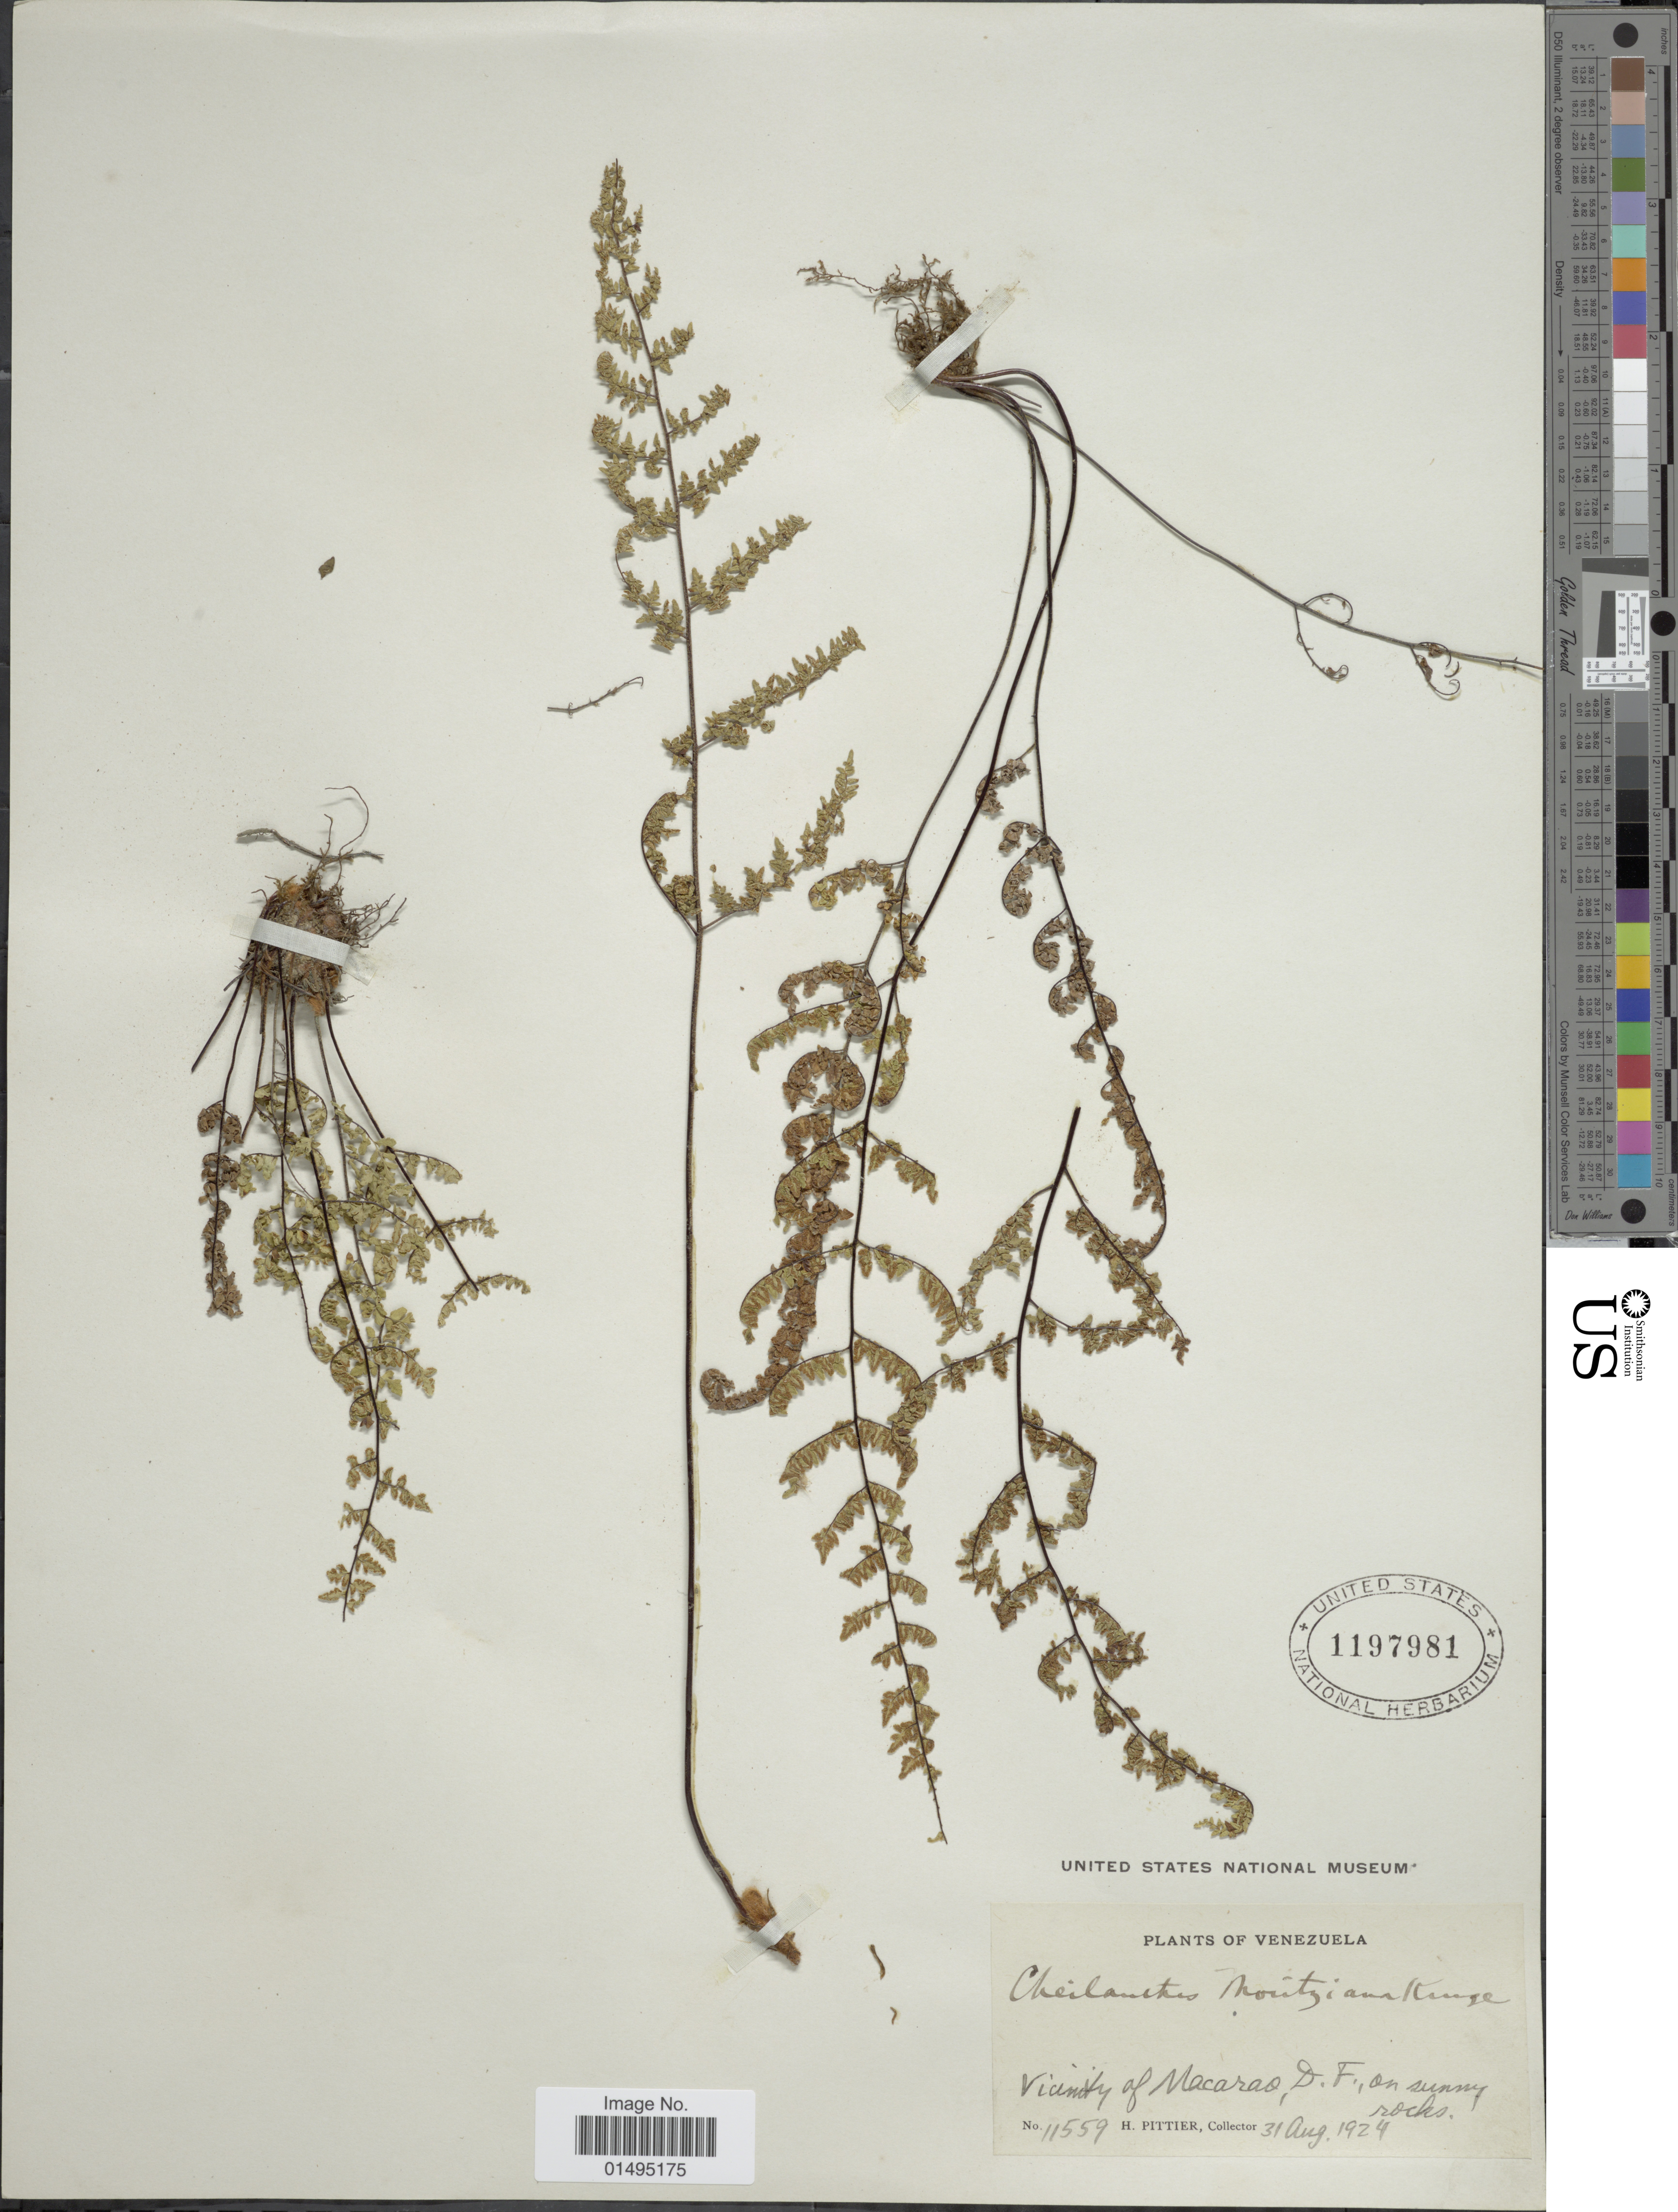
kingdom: Plantae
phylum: Tracheophyta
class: Polypodiopsida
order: Polypodiales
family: Pteridaceae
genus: Myriopteris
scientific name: Myriopteris microphylla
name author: (Sw.) Grusz & Windham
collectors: H. F. Pittier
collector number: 11559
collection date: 1924-08-31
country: Venezuela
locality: Vicinity of Macarao, D. F. on sunny rocks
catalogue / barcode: US 1197981